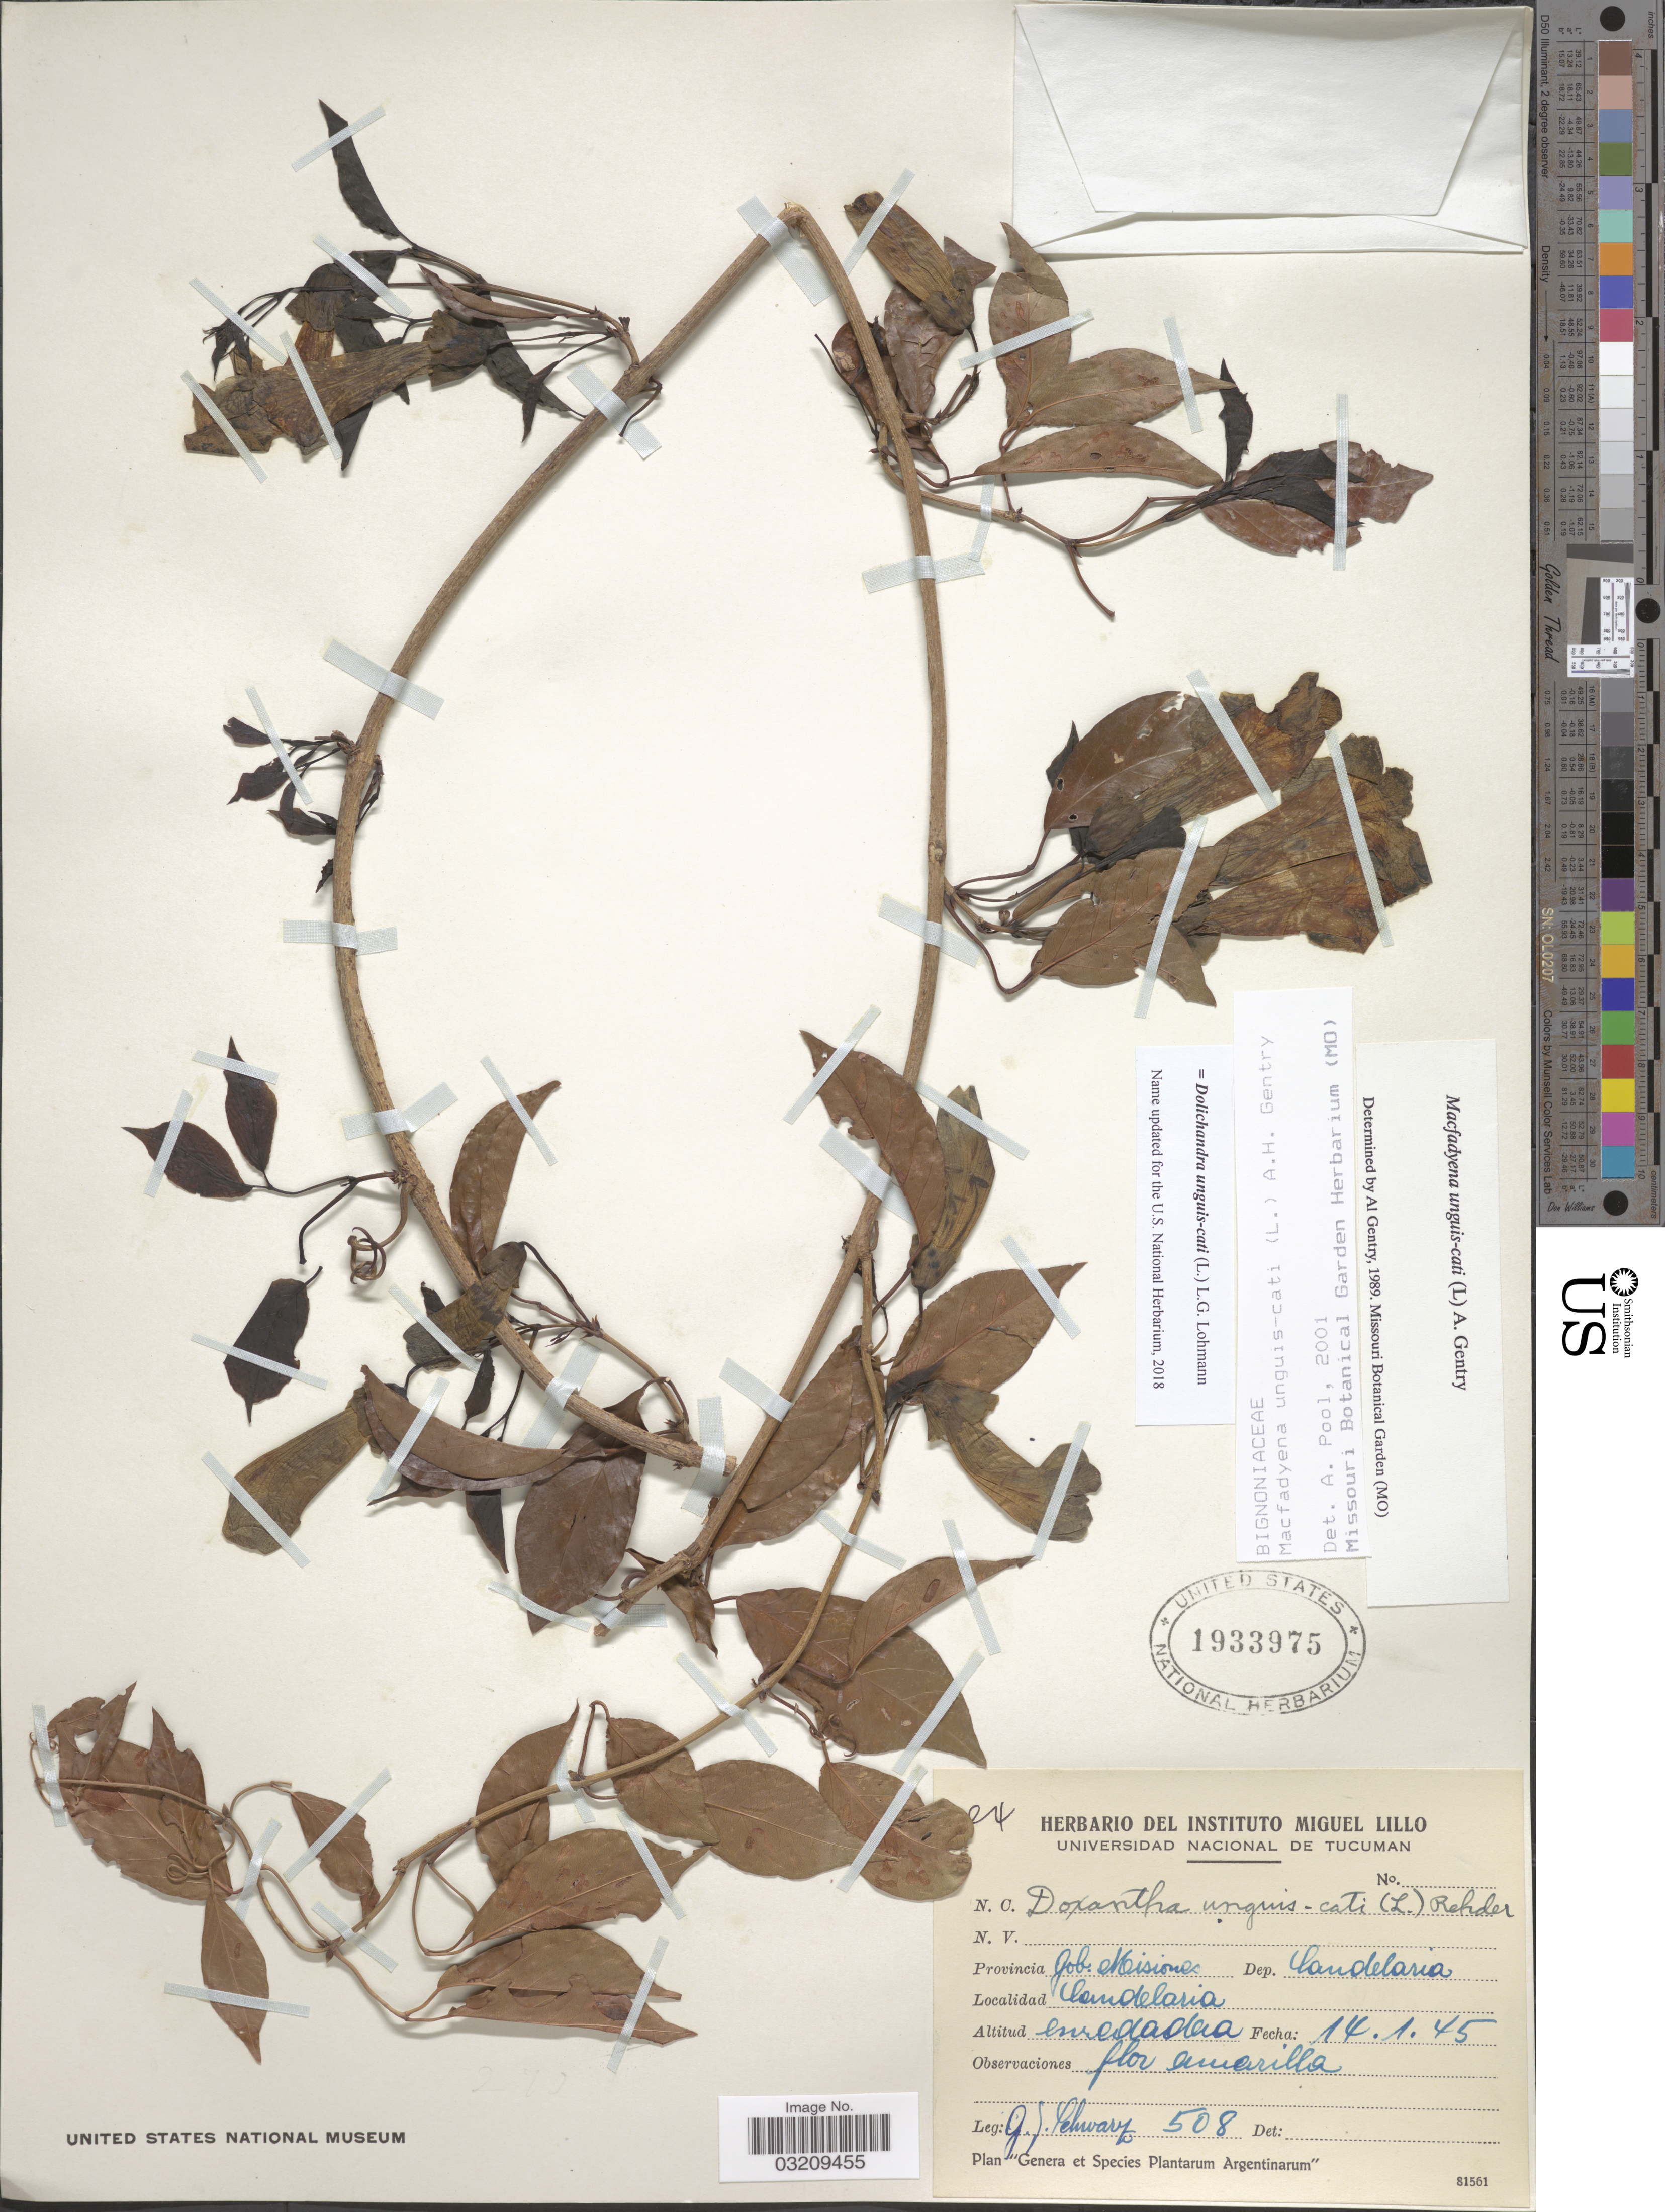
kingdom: Plantae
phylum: Tracheophyta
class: Magnoliopsida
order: Lamiales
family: Bignoniaceae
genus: Dolichandra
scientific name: Dolichandra unguis-cati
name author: (L.) L.G. Lohmann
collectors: G. J. Schwarz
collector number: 508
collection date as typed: Transcribed d/m/y: 14/1/45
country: Argentina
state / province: Misiones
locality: Gob. Misiones. Dep. Candelaria. Candelaria.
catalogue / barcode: US 1933975